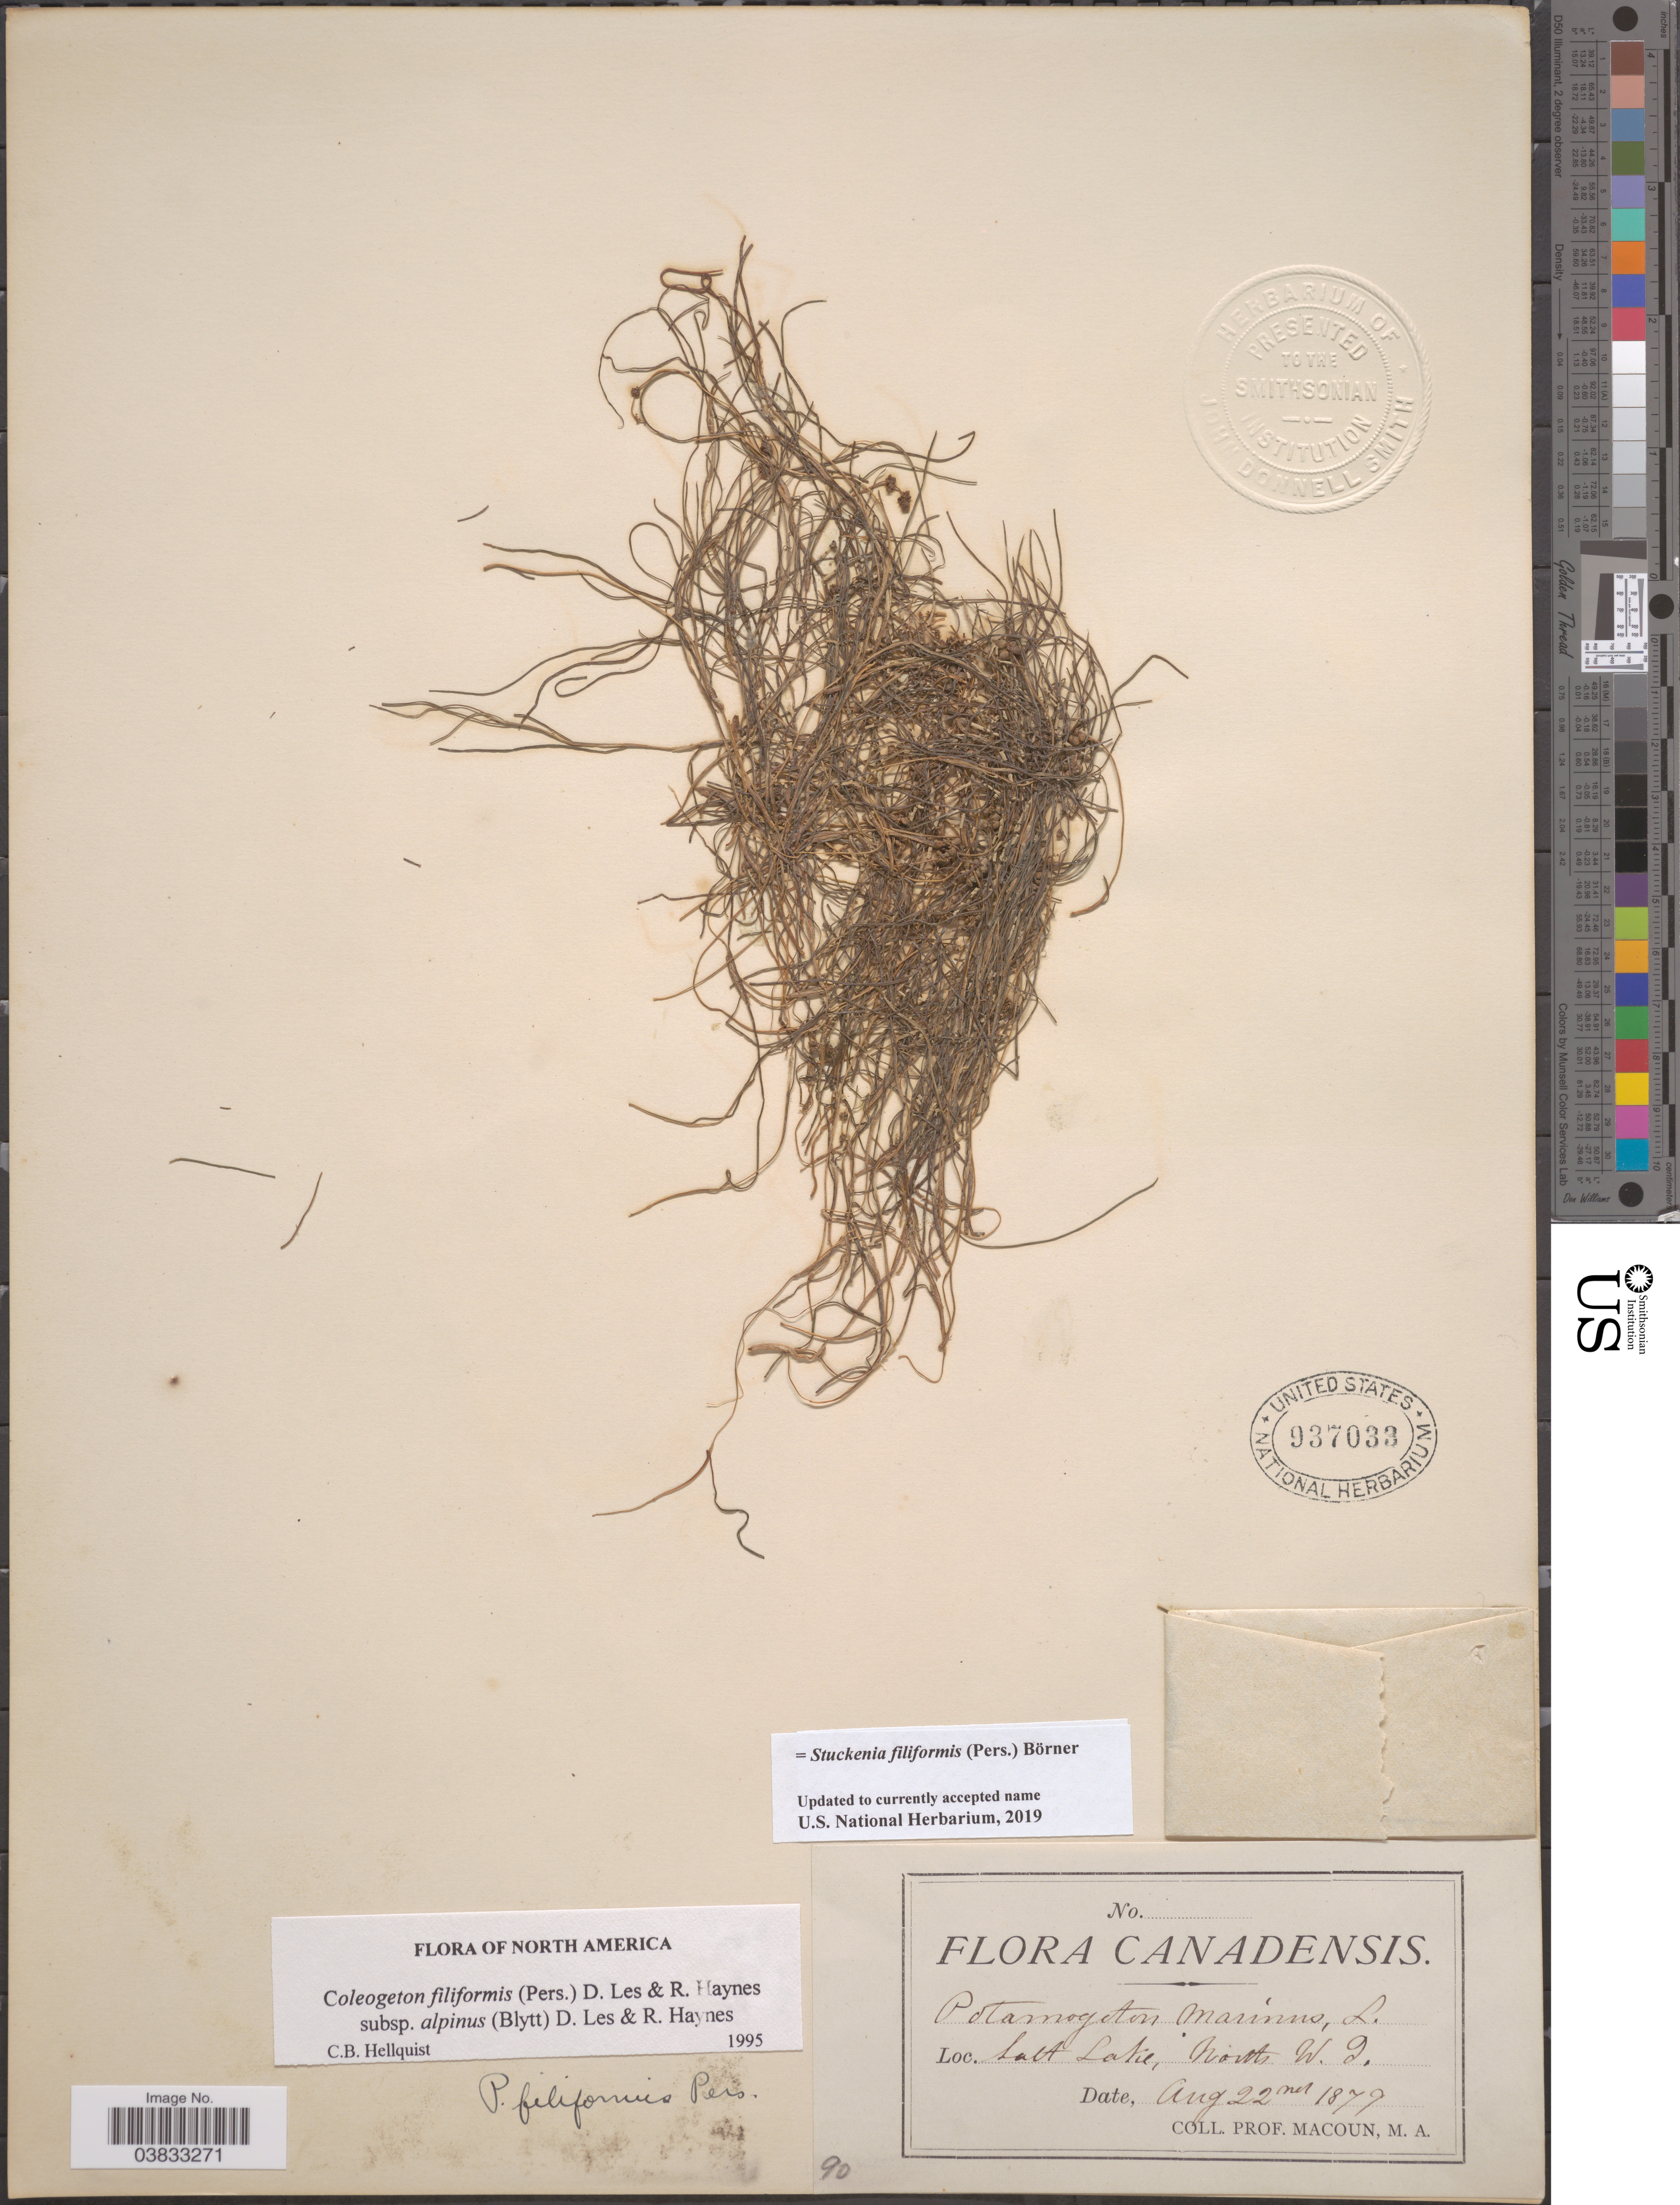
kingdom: Plantae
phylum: Tracheophyta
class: Liliopsida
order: Alismatales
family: Potamogetonaceae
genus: Stuckenia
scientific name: Stuckenia filiformis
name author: (Pers.) Börner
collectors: -- Macoun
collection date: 1879-08-22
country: Canada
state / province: Northwest Territories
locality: Salt Lake, North W. T.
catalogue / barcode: US 937033